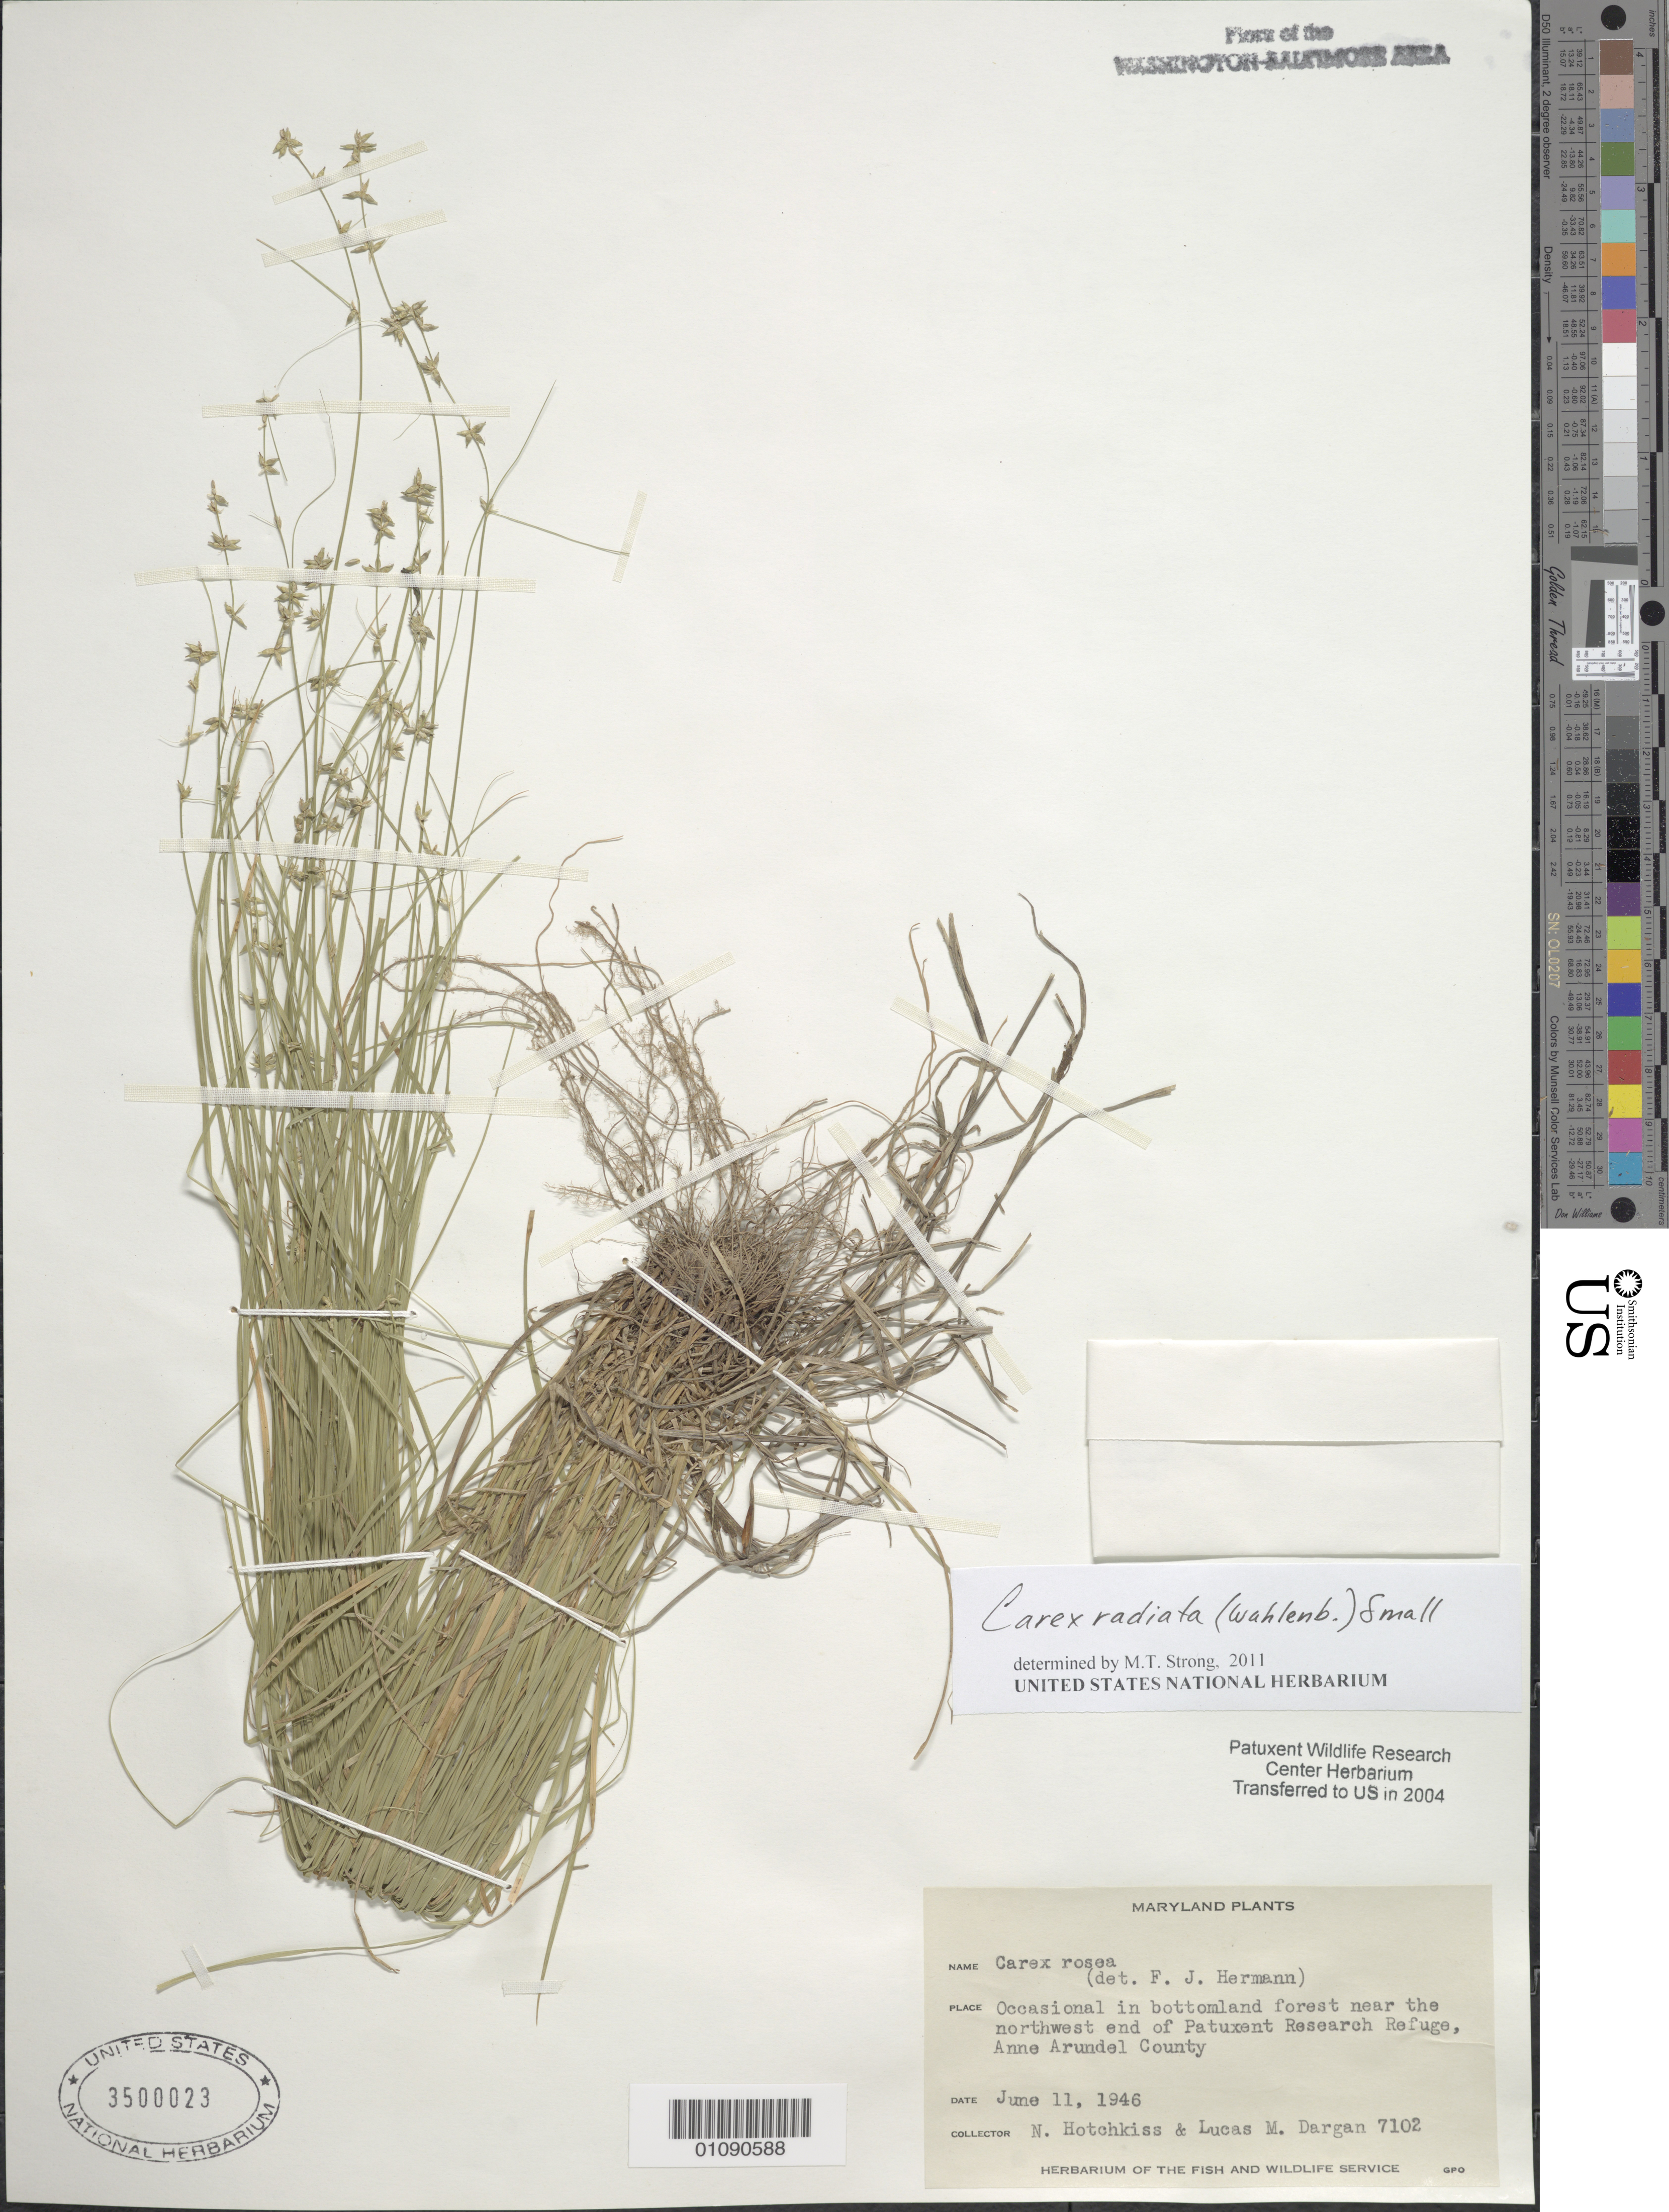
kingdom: Plantae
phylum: Tracheophyta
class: Liliopsida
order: Poales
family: Cyperaceae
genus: Carex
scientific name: Carex radiata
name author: (Wahlenb.) Small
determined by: Strong, M. T., (US), Smithsonian Institution - National Museum of Natural History (UNITED STATES)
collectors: N. Hotchkiss & L. Dargan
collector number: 7102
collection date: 1946-07-11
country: United States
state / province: Maryland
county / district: Anne Arundel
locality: Near the N.W. end of Patuxent Wildlife Refuge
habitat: Occasional in bottomland forest.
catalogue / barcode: US 3500023